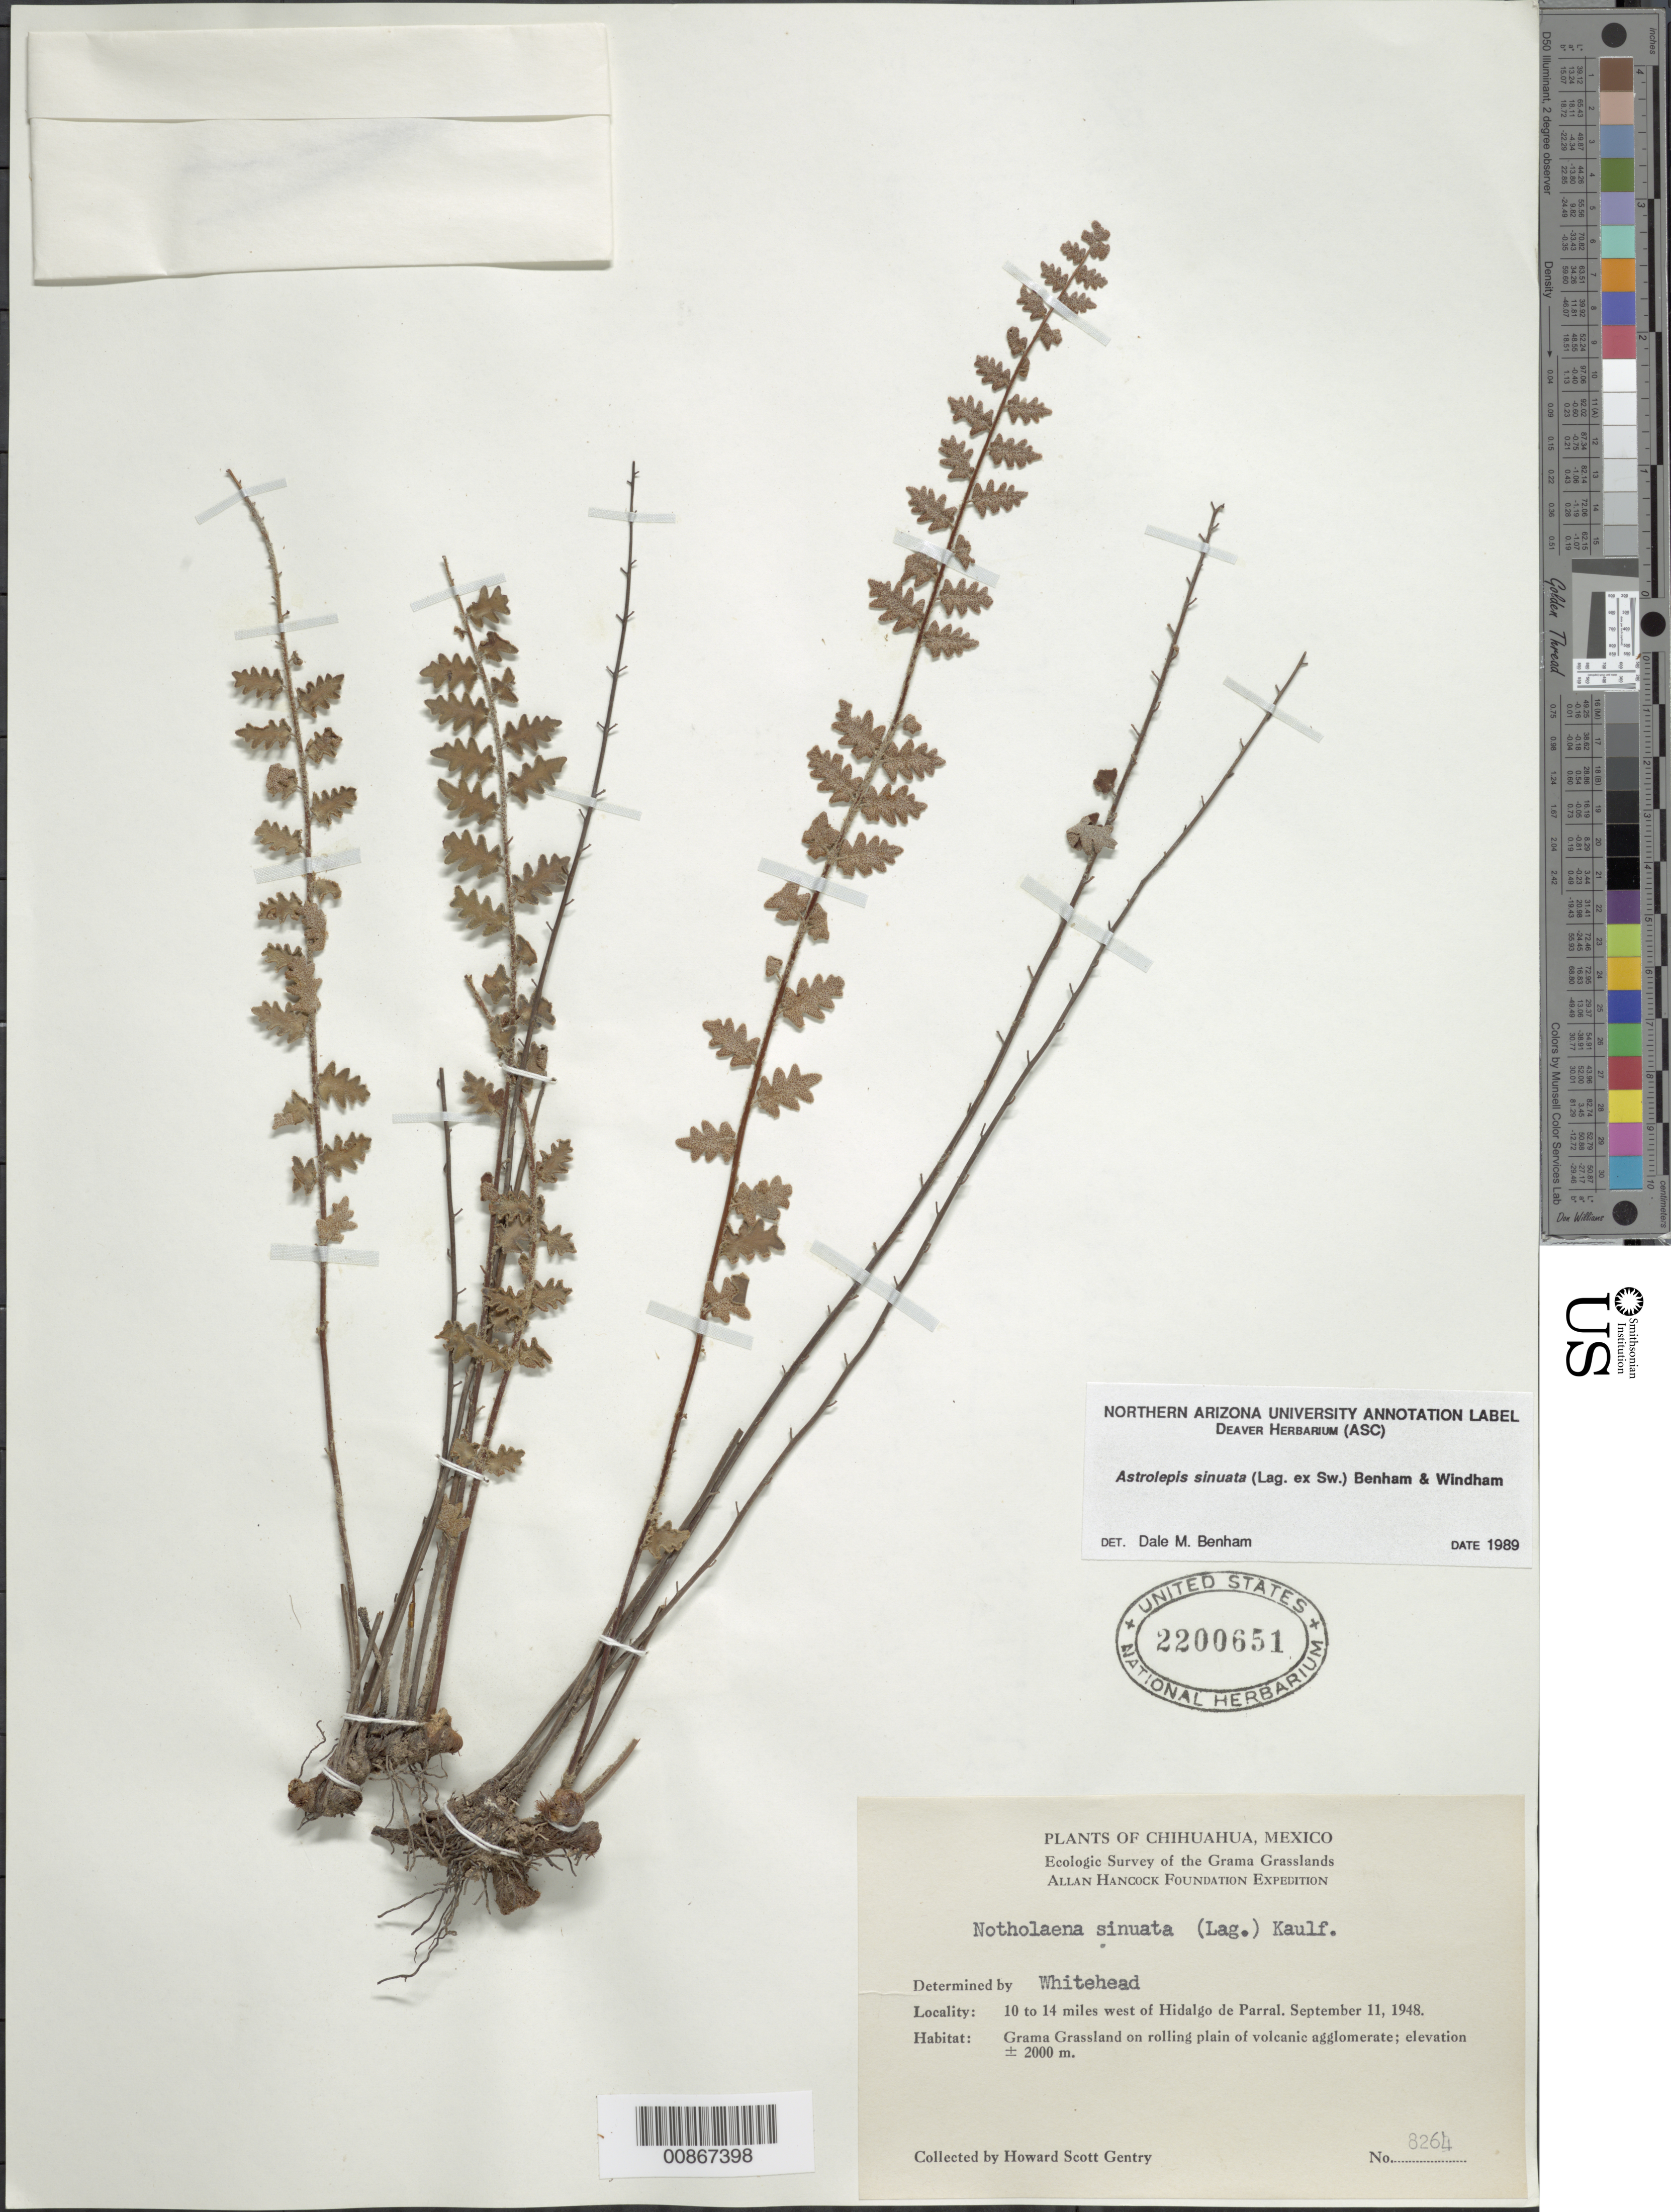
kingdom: Plantae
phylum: Tracheophyta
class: Polypodiopsida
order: Polypodiales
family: Pteridaceae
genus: Astrolepis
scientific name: Astrolepis sinuata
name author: (Lag. ex Sw.) D.M. Benham & Windham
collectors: H. S. Gentry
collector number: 8264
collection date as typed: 11 Sep 1948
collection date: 1948-09-11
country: Mexico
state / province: Chihuahua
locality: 10 to 14 miles west of Hidalgo de Parral, Chihuahua.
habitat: Grama Grassland on rolling plain of volcanic agglomerate.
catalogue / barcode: US 2200651